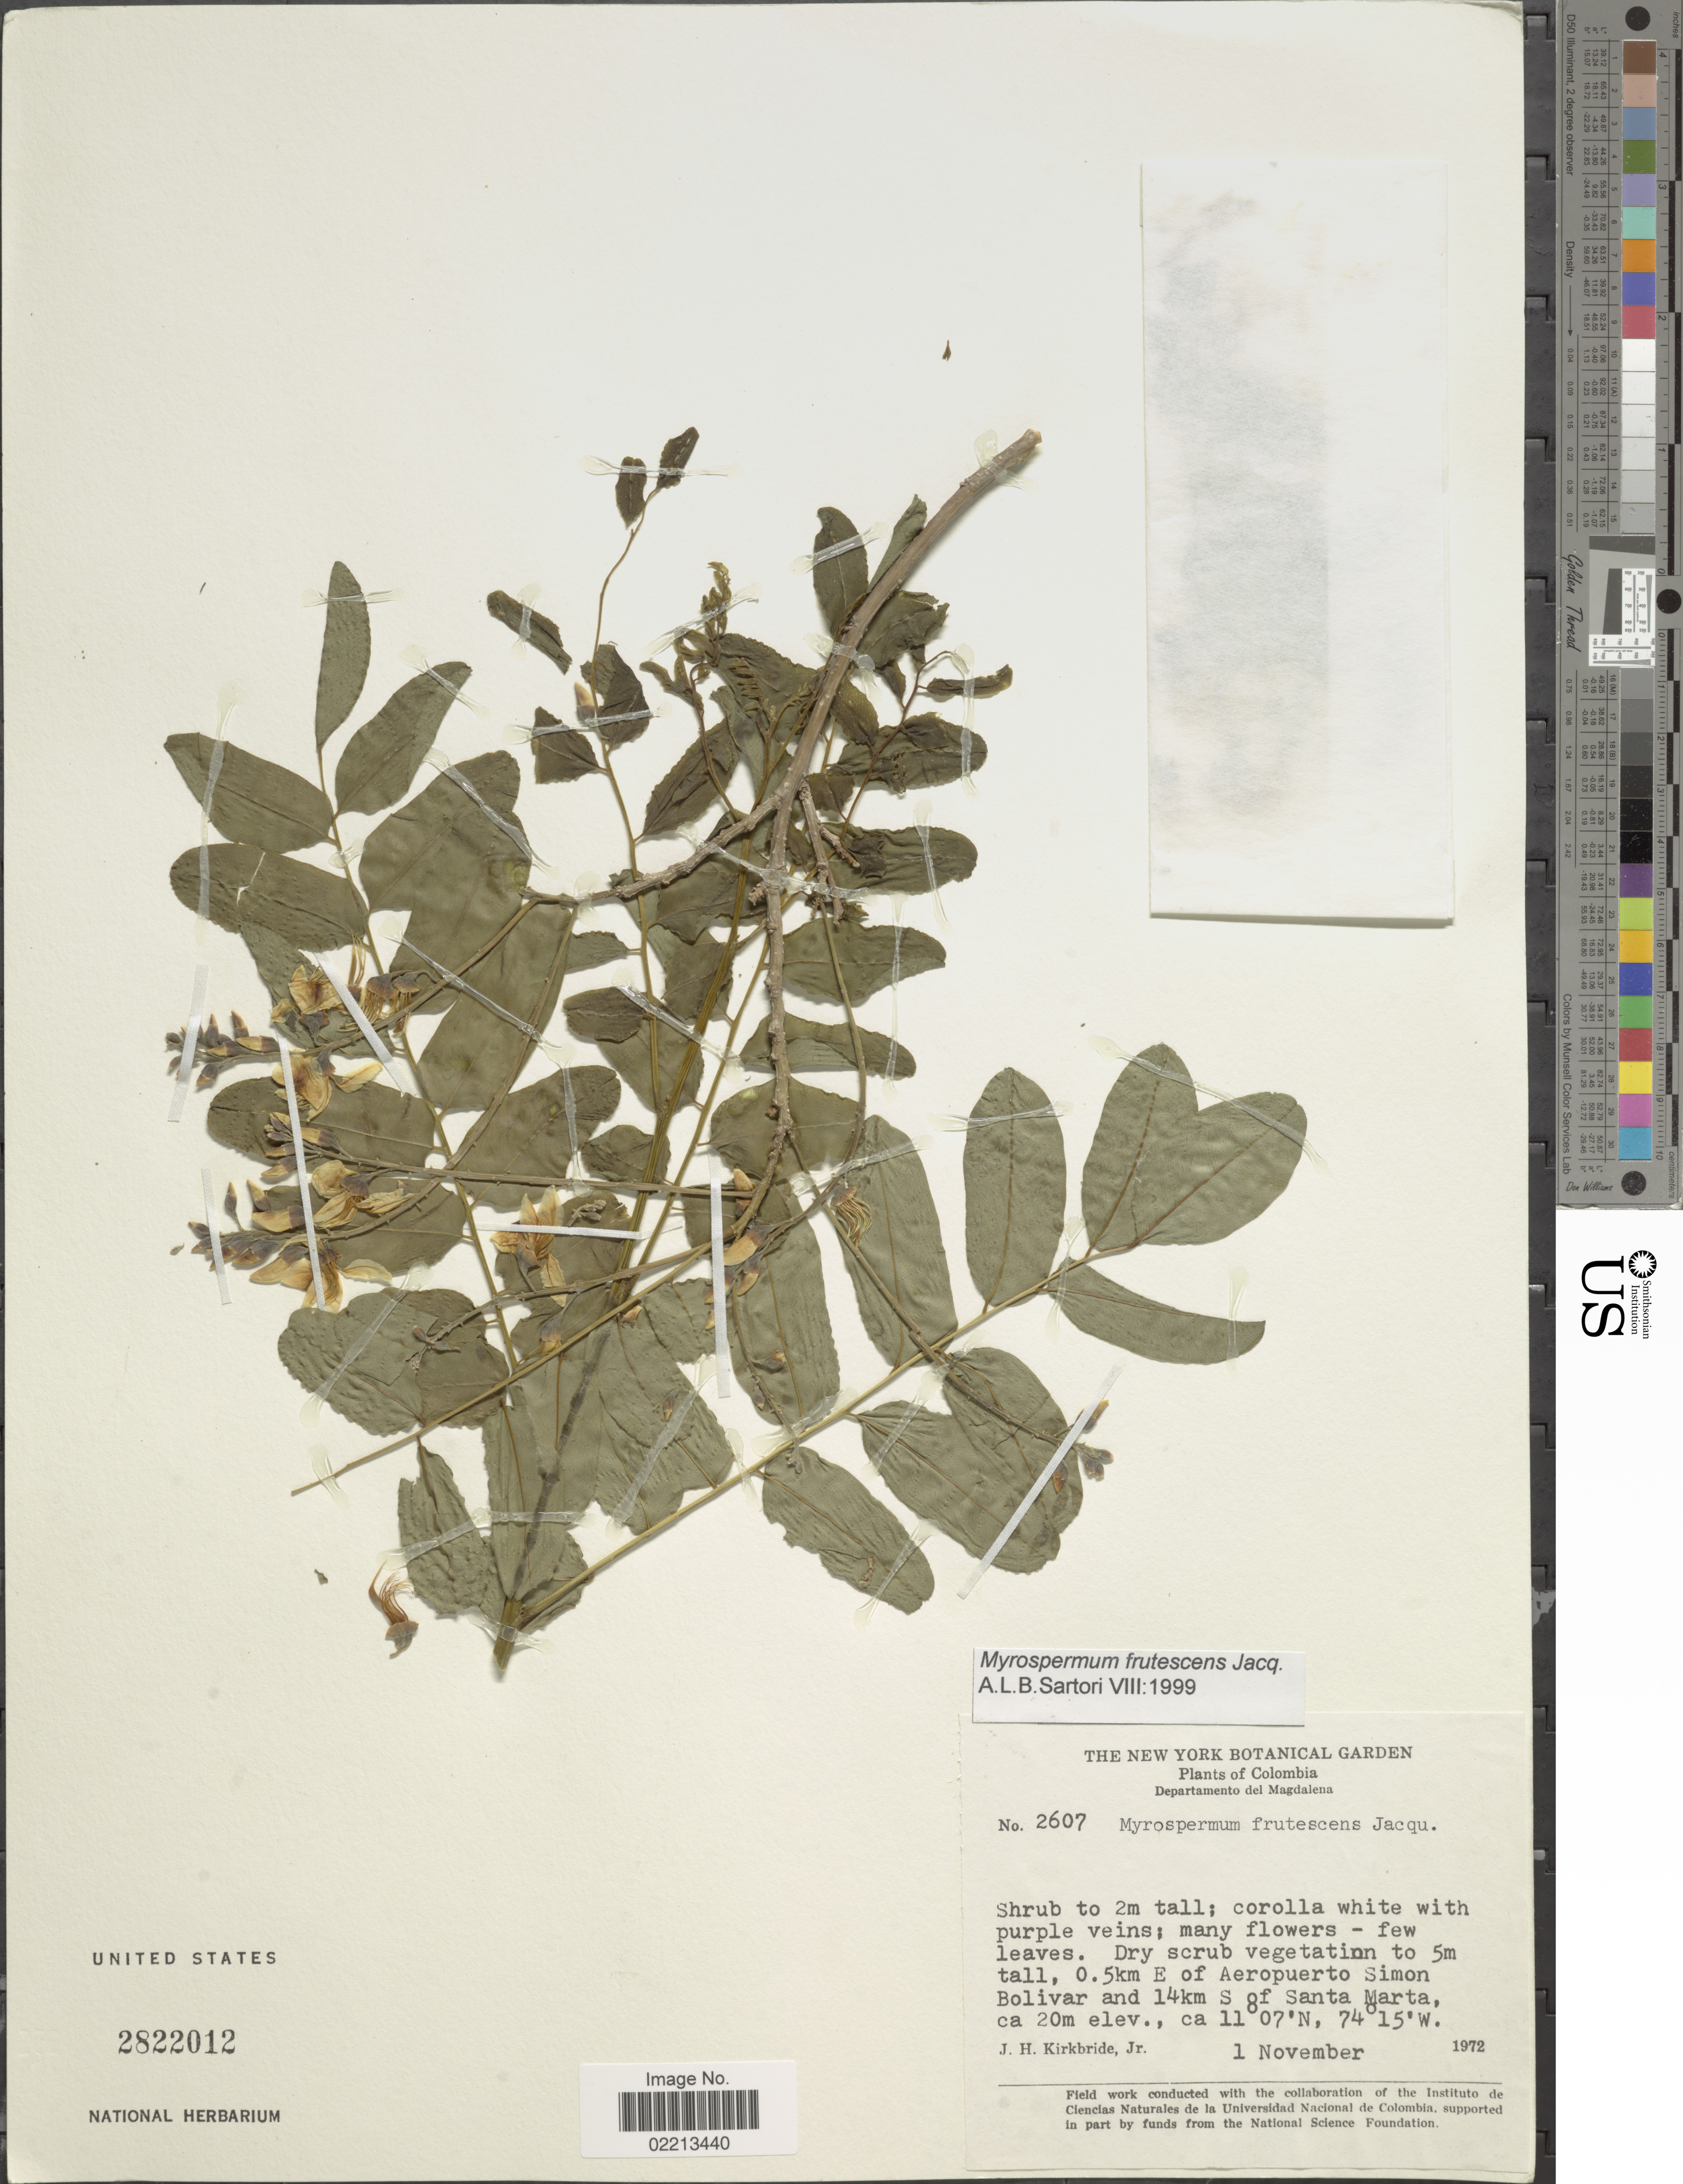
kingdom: Plantae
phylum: Tracheophyta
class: Magnoliopsida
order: Fabales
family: Fabaceae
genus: Myrospermum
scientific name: Myrospermum frutescens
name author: Jacq.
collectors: J. H. Kirkbride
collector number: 2607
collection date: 1972-11-01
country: Colombia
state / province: Magdalena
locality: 0.5 km E of Aeropuerto Simon Bolivar and 14 km S of Santa Marta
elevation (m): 20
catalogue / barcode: US 2822012